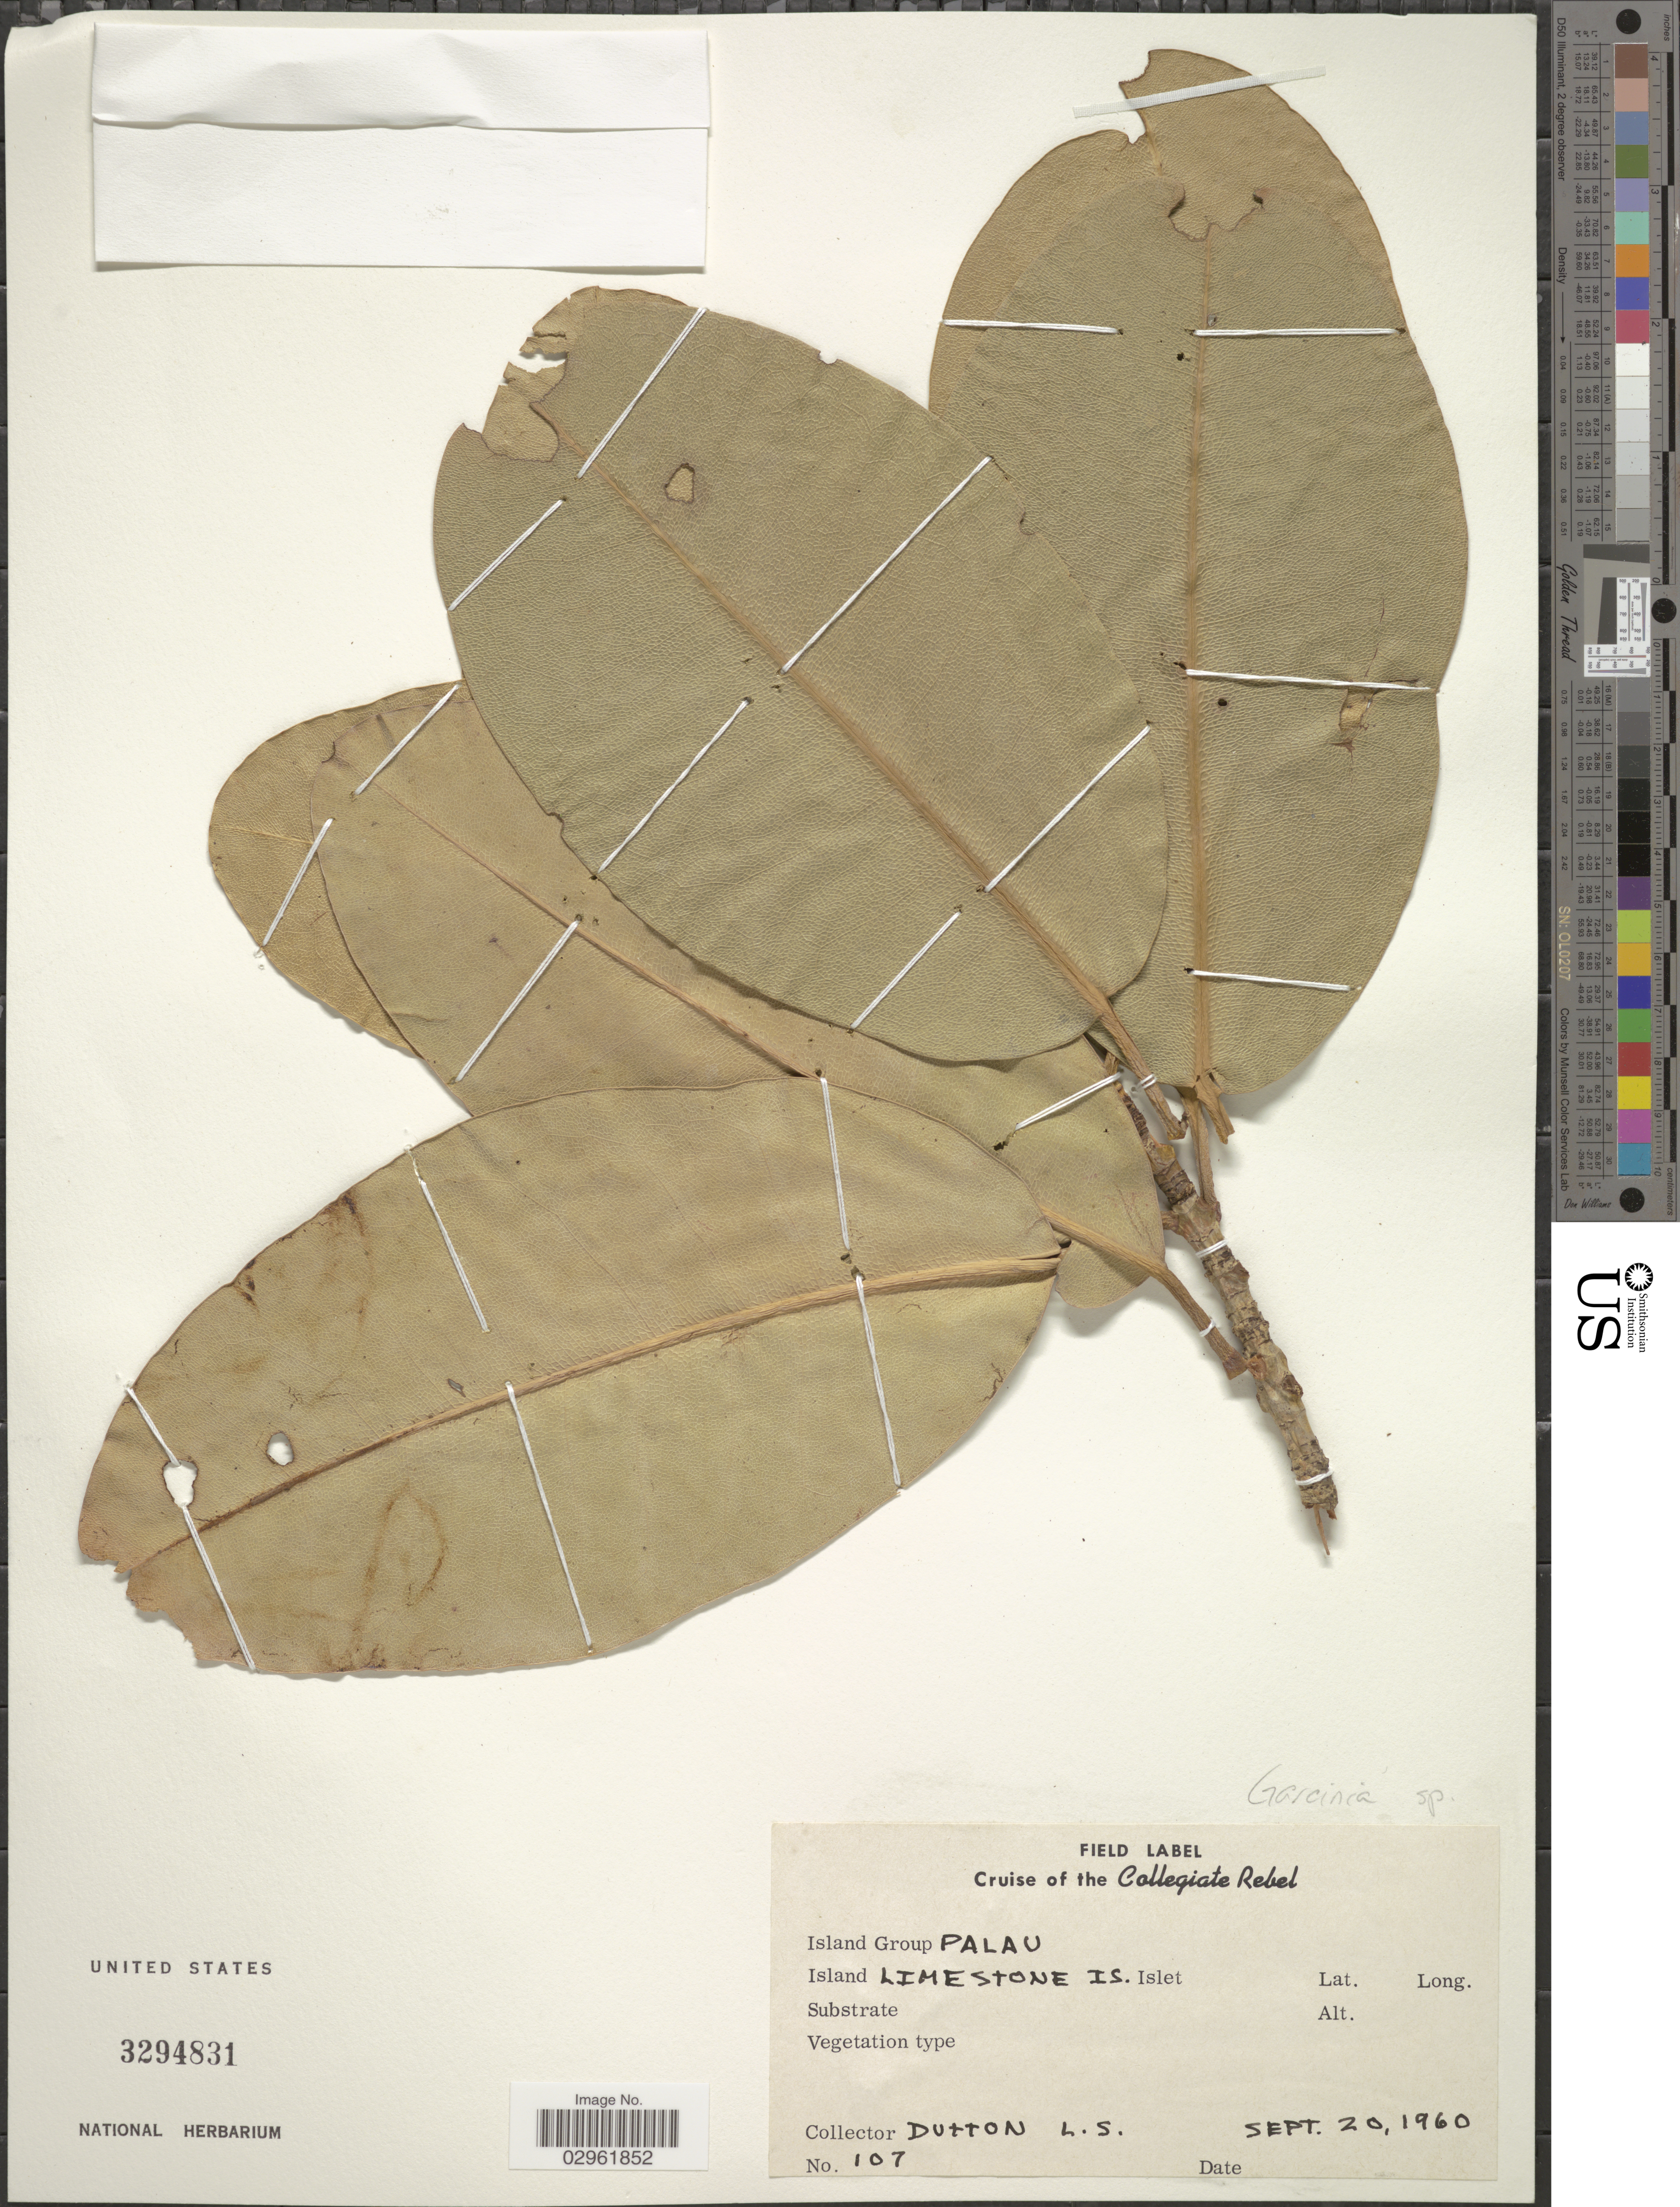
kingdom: Plantae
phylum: Tracheophyta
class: Magnoliopsida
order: Malpighiales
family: Clusiaceae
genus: Garcinia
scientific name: Garcinia sp.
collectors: L. Dutton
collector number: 107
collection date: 1960-09-20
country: Palau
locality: Cruise of the Collegiate Rebel, Island Group Palau, Island Limestone Is. Islet.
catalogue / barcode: US 3294831